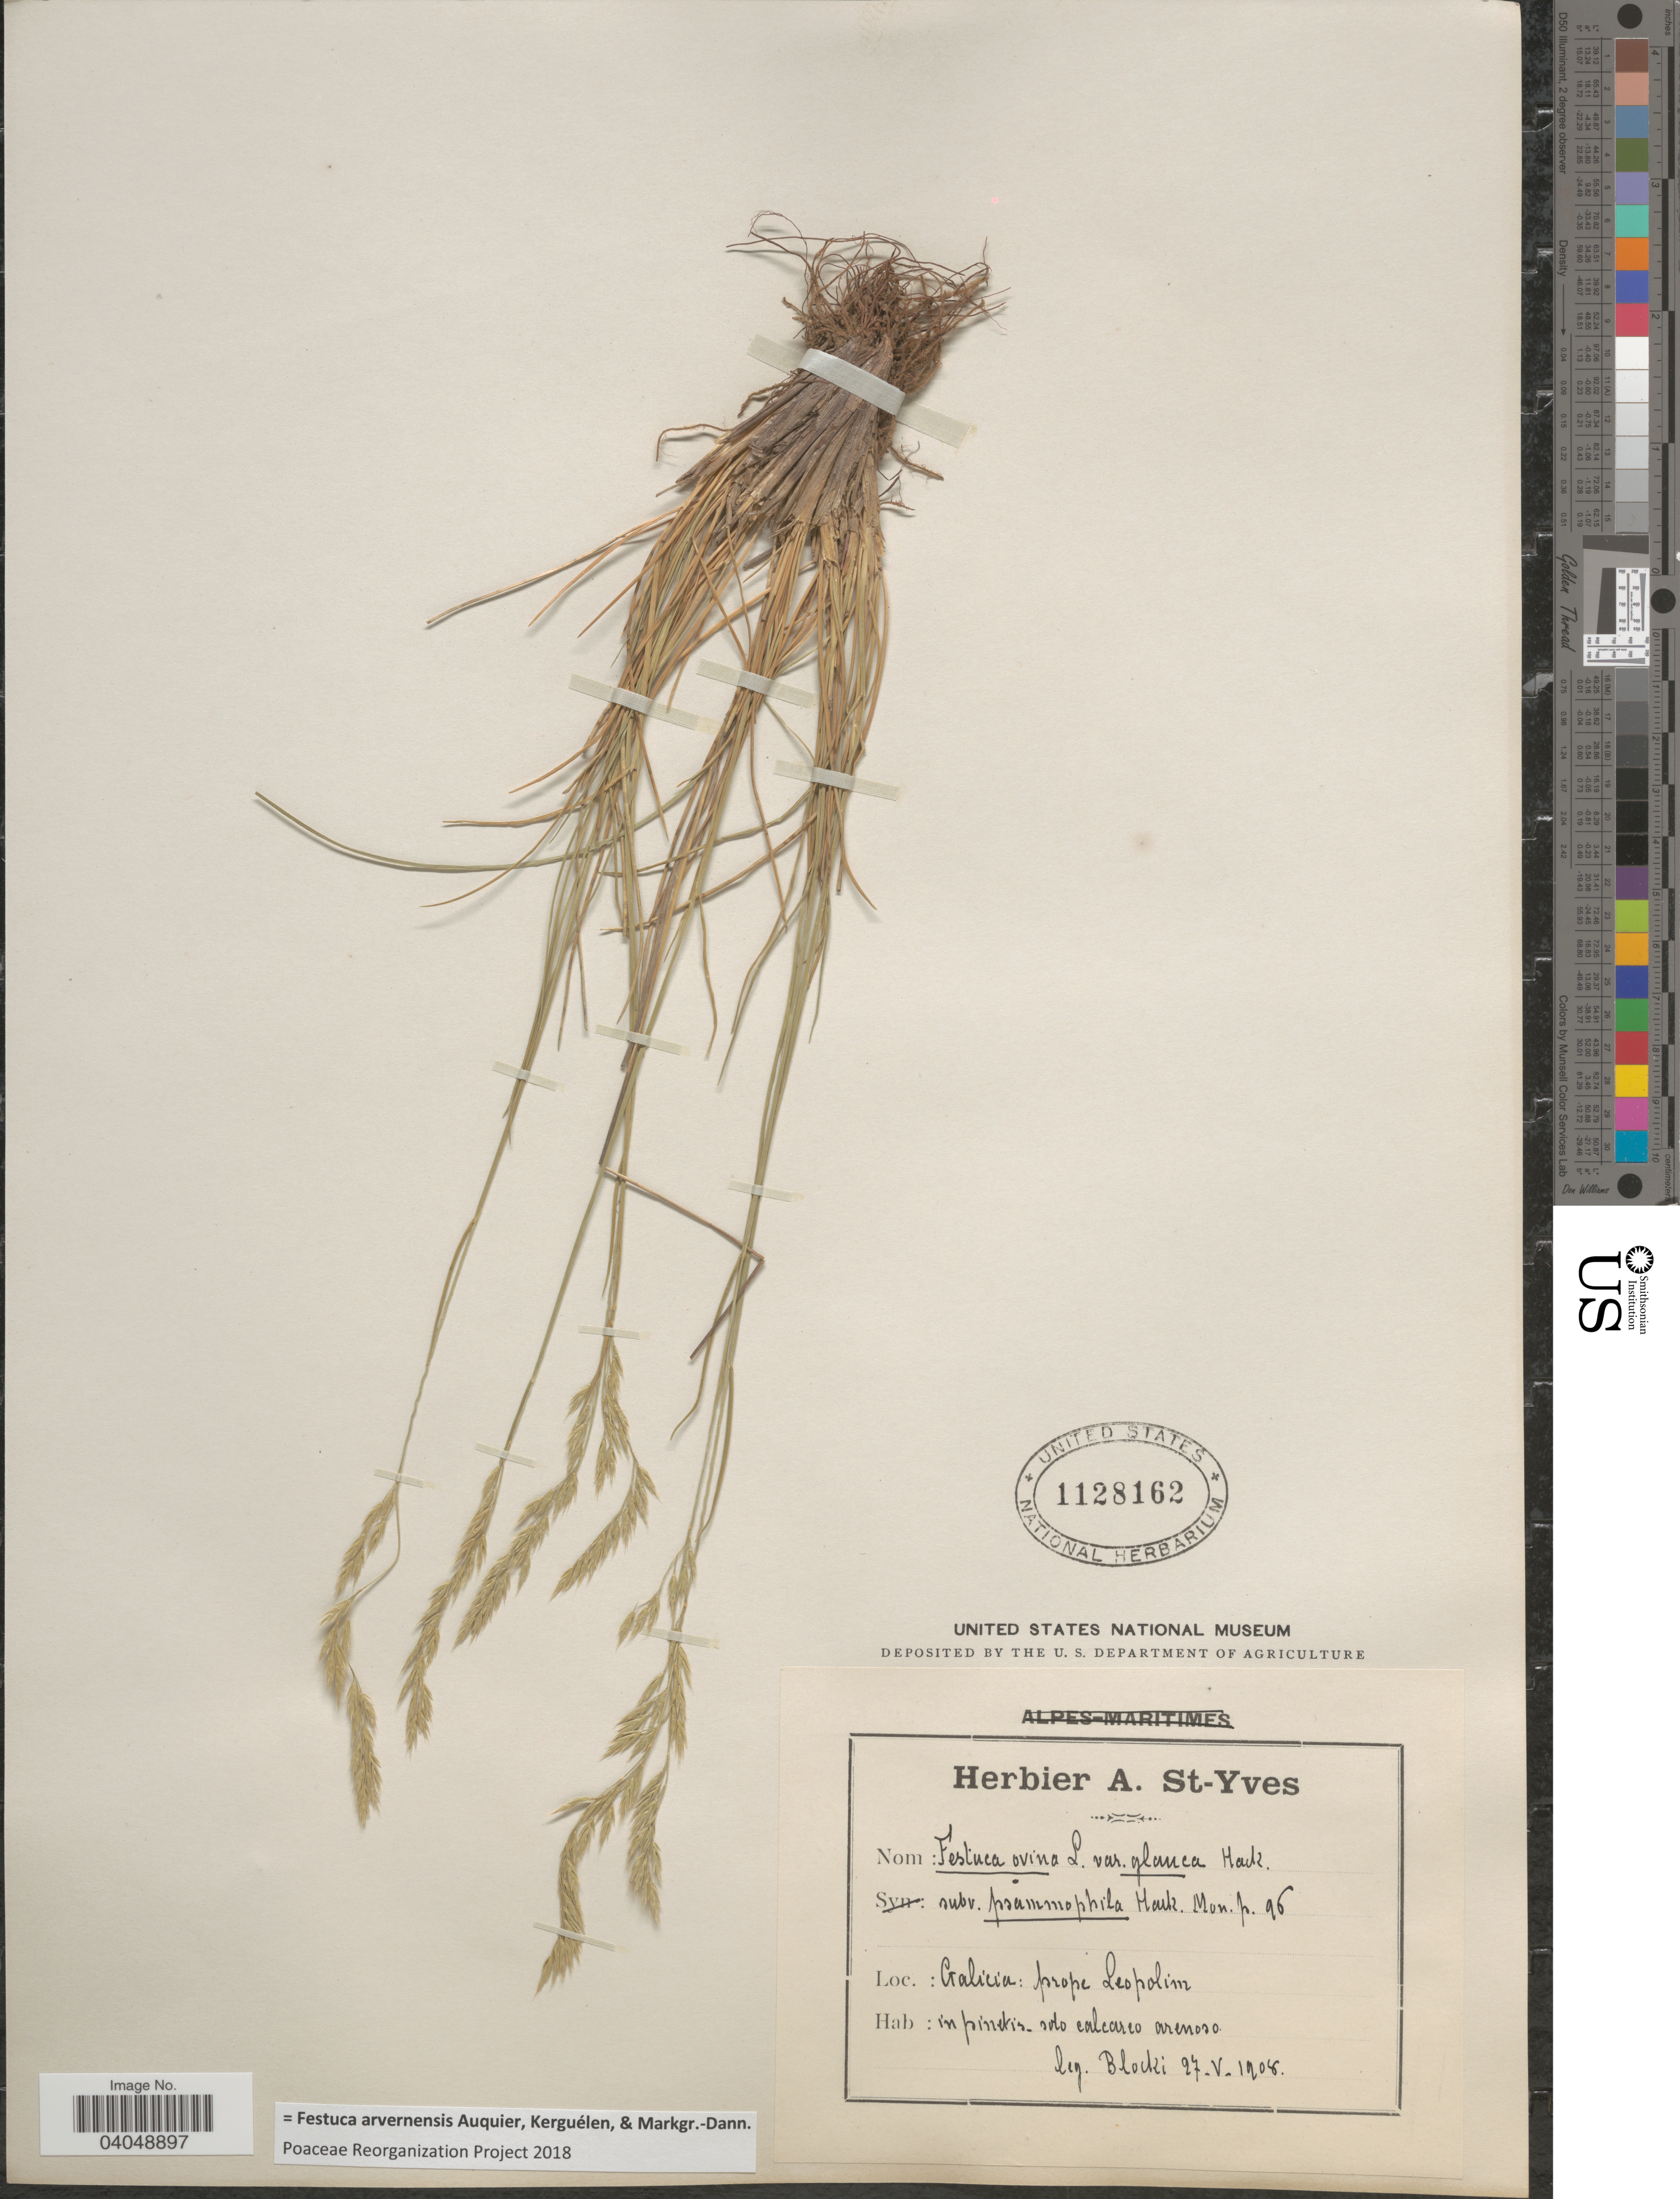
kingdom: Plantae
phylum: Tracheophyta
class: Liliopsida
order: Poales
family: Poaceae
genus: Festuca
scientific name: Festuca arvernensis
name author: Auquier et al.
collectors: Blocki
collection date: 1908-05-27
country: Spain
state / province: Galicia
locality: Prope Leopolim.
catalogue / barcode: US 1128162